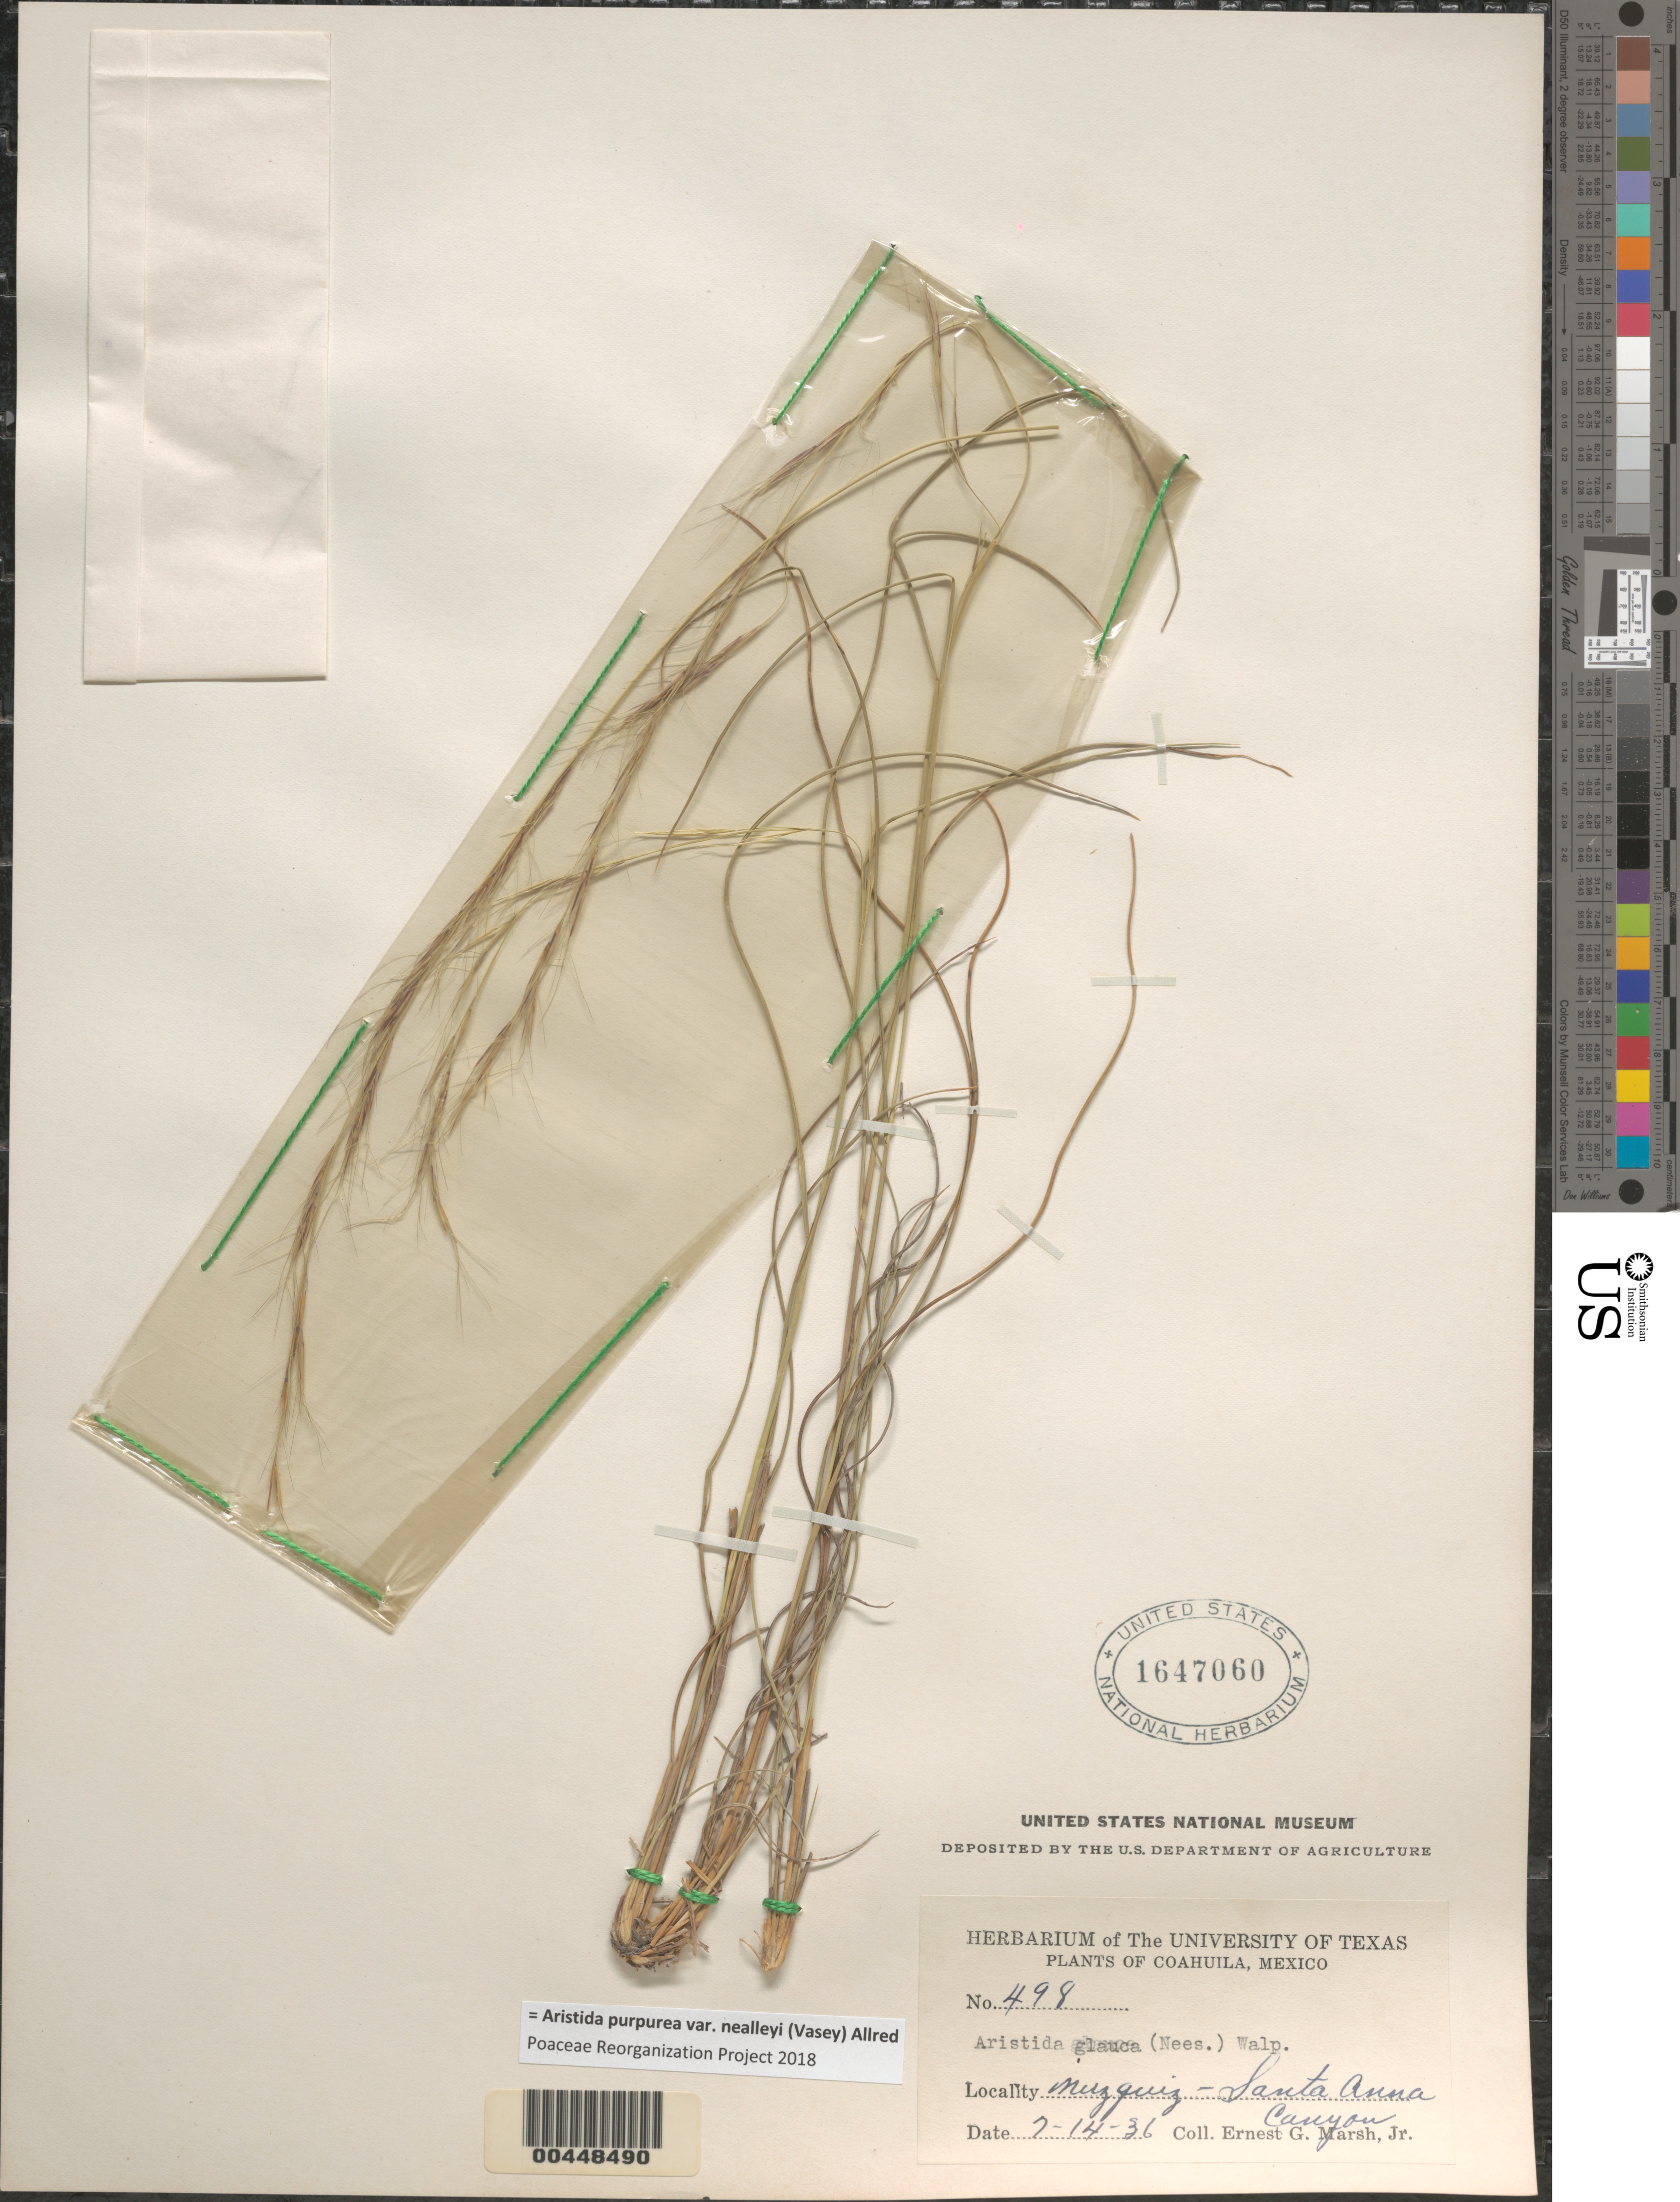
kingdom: Plantae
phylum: Tracheophyta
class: Liliopsida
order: Poales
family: Poaceae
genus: Aristida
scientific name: Aristida purpurea var. nealleyi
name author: (Vasey) Allred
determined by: Poaceae Reorganization Project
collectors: E. G. Marsh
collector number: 498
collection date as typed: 14 Jul 1936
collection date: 1936-07-14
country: Mexico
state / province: Coahuila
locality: Muzquiz - Santa Anna Canyon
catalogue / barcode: US 1647060